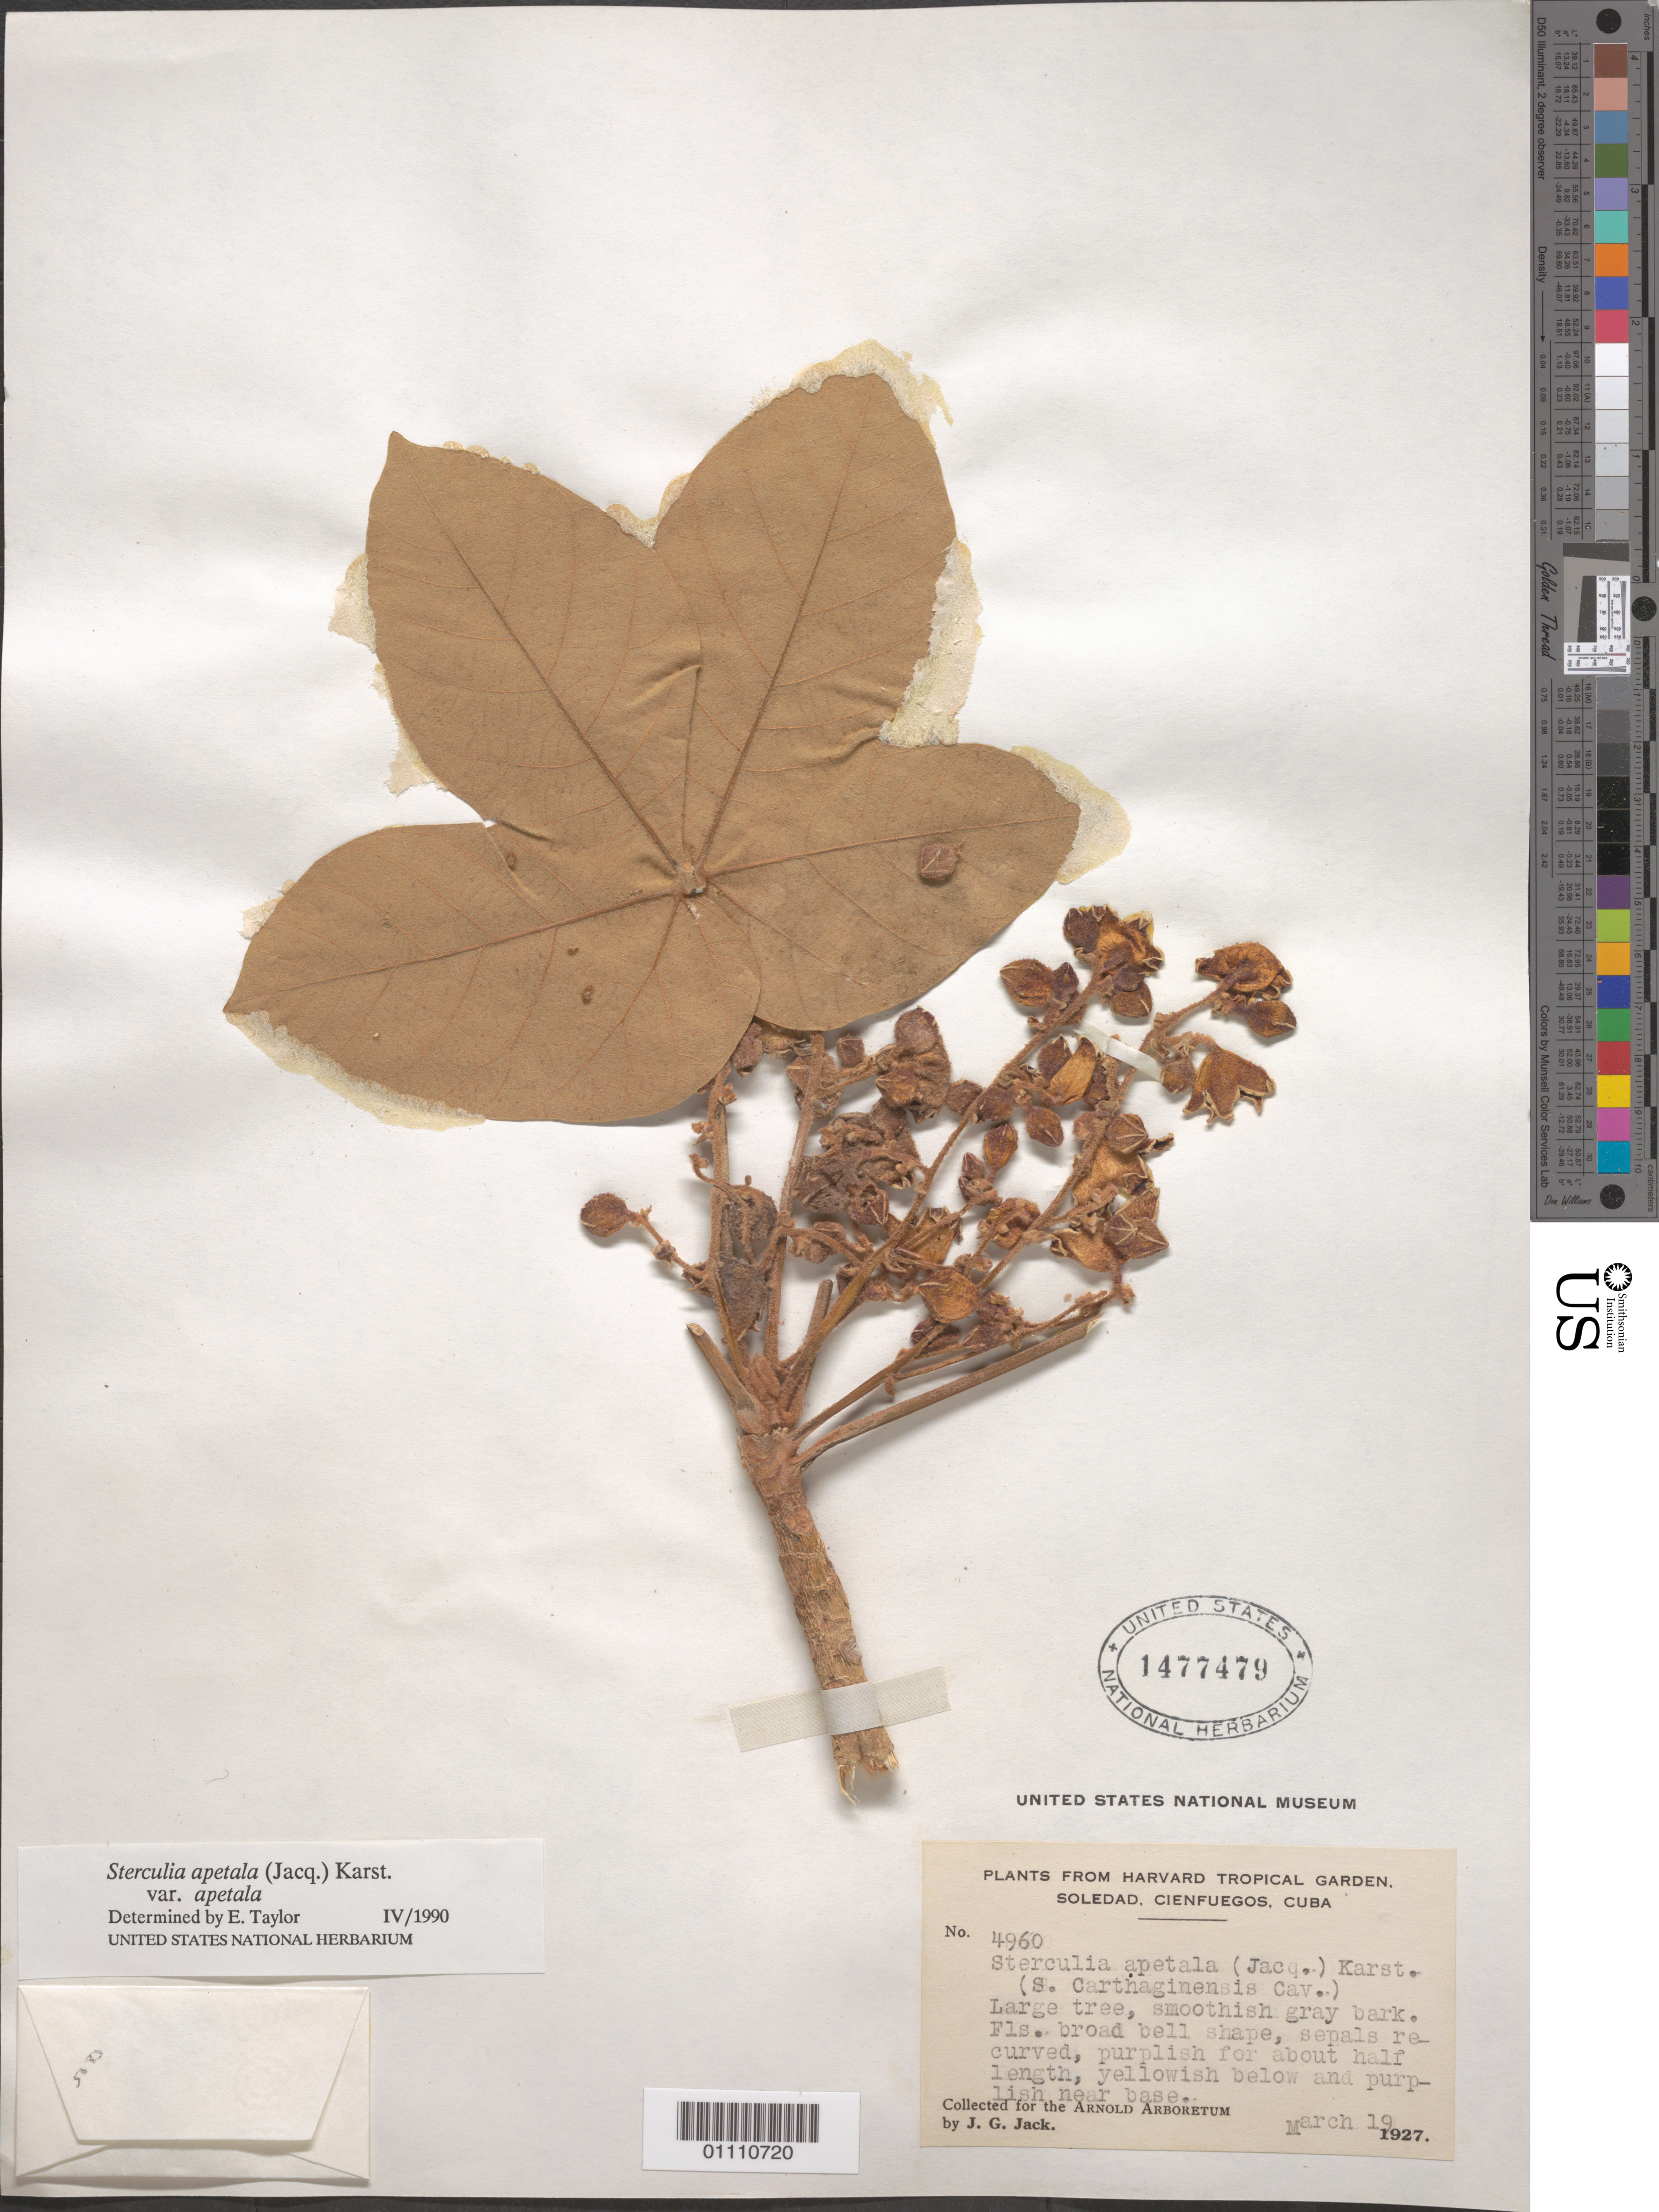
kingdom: Plantae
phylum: Tracheophyta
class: Magnoliopsida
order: Malvales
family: Malvaceae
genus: Sterculia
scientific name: Sterculia apetala var. apetala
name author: (Jacq.) H. Karst.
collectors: J. G. Jack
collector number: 4960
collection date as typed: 19 Mar 1927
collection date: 1927-03-19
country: Cuba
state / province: Cienfuegos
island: Cuba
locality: Plants from Harvard Tropical Garden, Soledad, Cienfuegos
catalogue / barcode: US 1477479